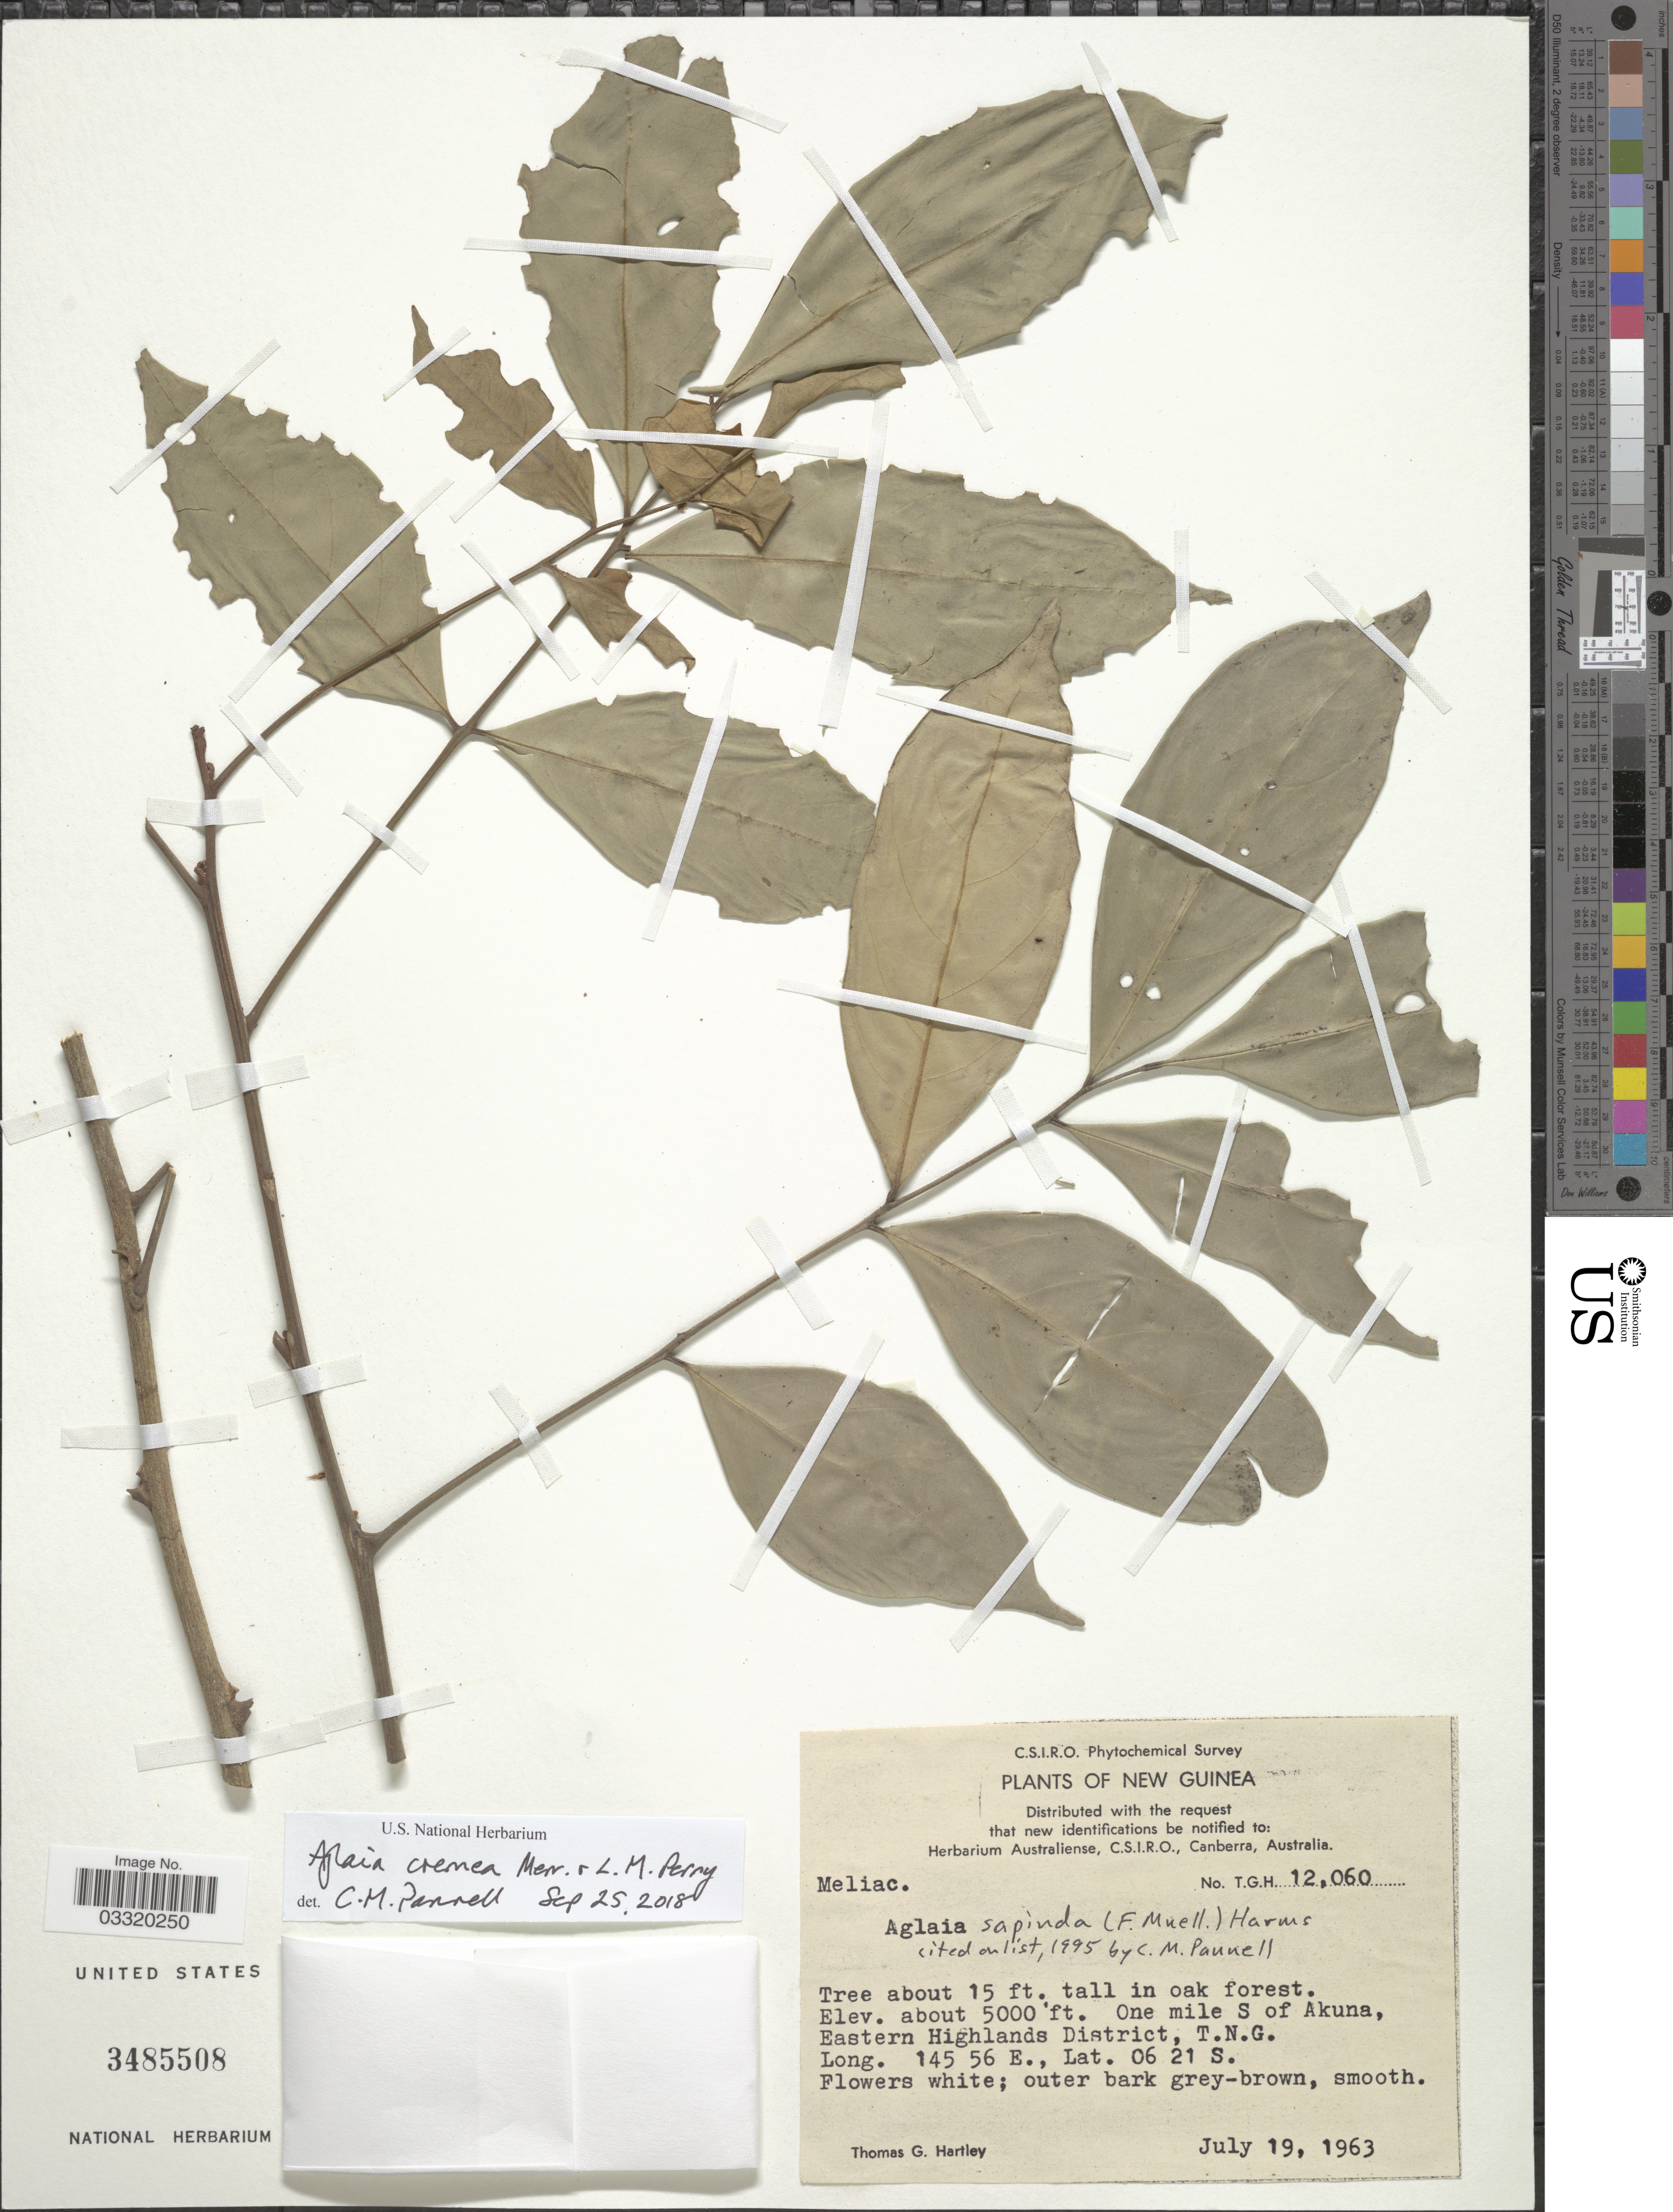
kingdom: Plantae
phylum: Tracheophyta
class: Magnoliopsida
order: Sapindales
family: Meliaceae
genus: Aglaia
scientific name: Aglaia cremea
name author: Merr. & L.M. Perry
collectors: T. G. Hartley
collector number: T.G.H.12060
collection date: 1963-07-19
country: Papua New Guinea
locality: New Guinea. One mile S of Akuna, Eastern Highlands District, T.N.G.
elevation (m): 1524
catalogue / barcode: US 3485508